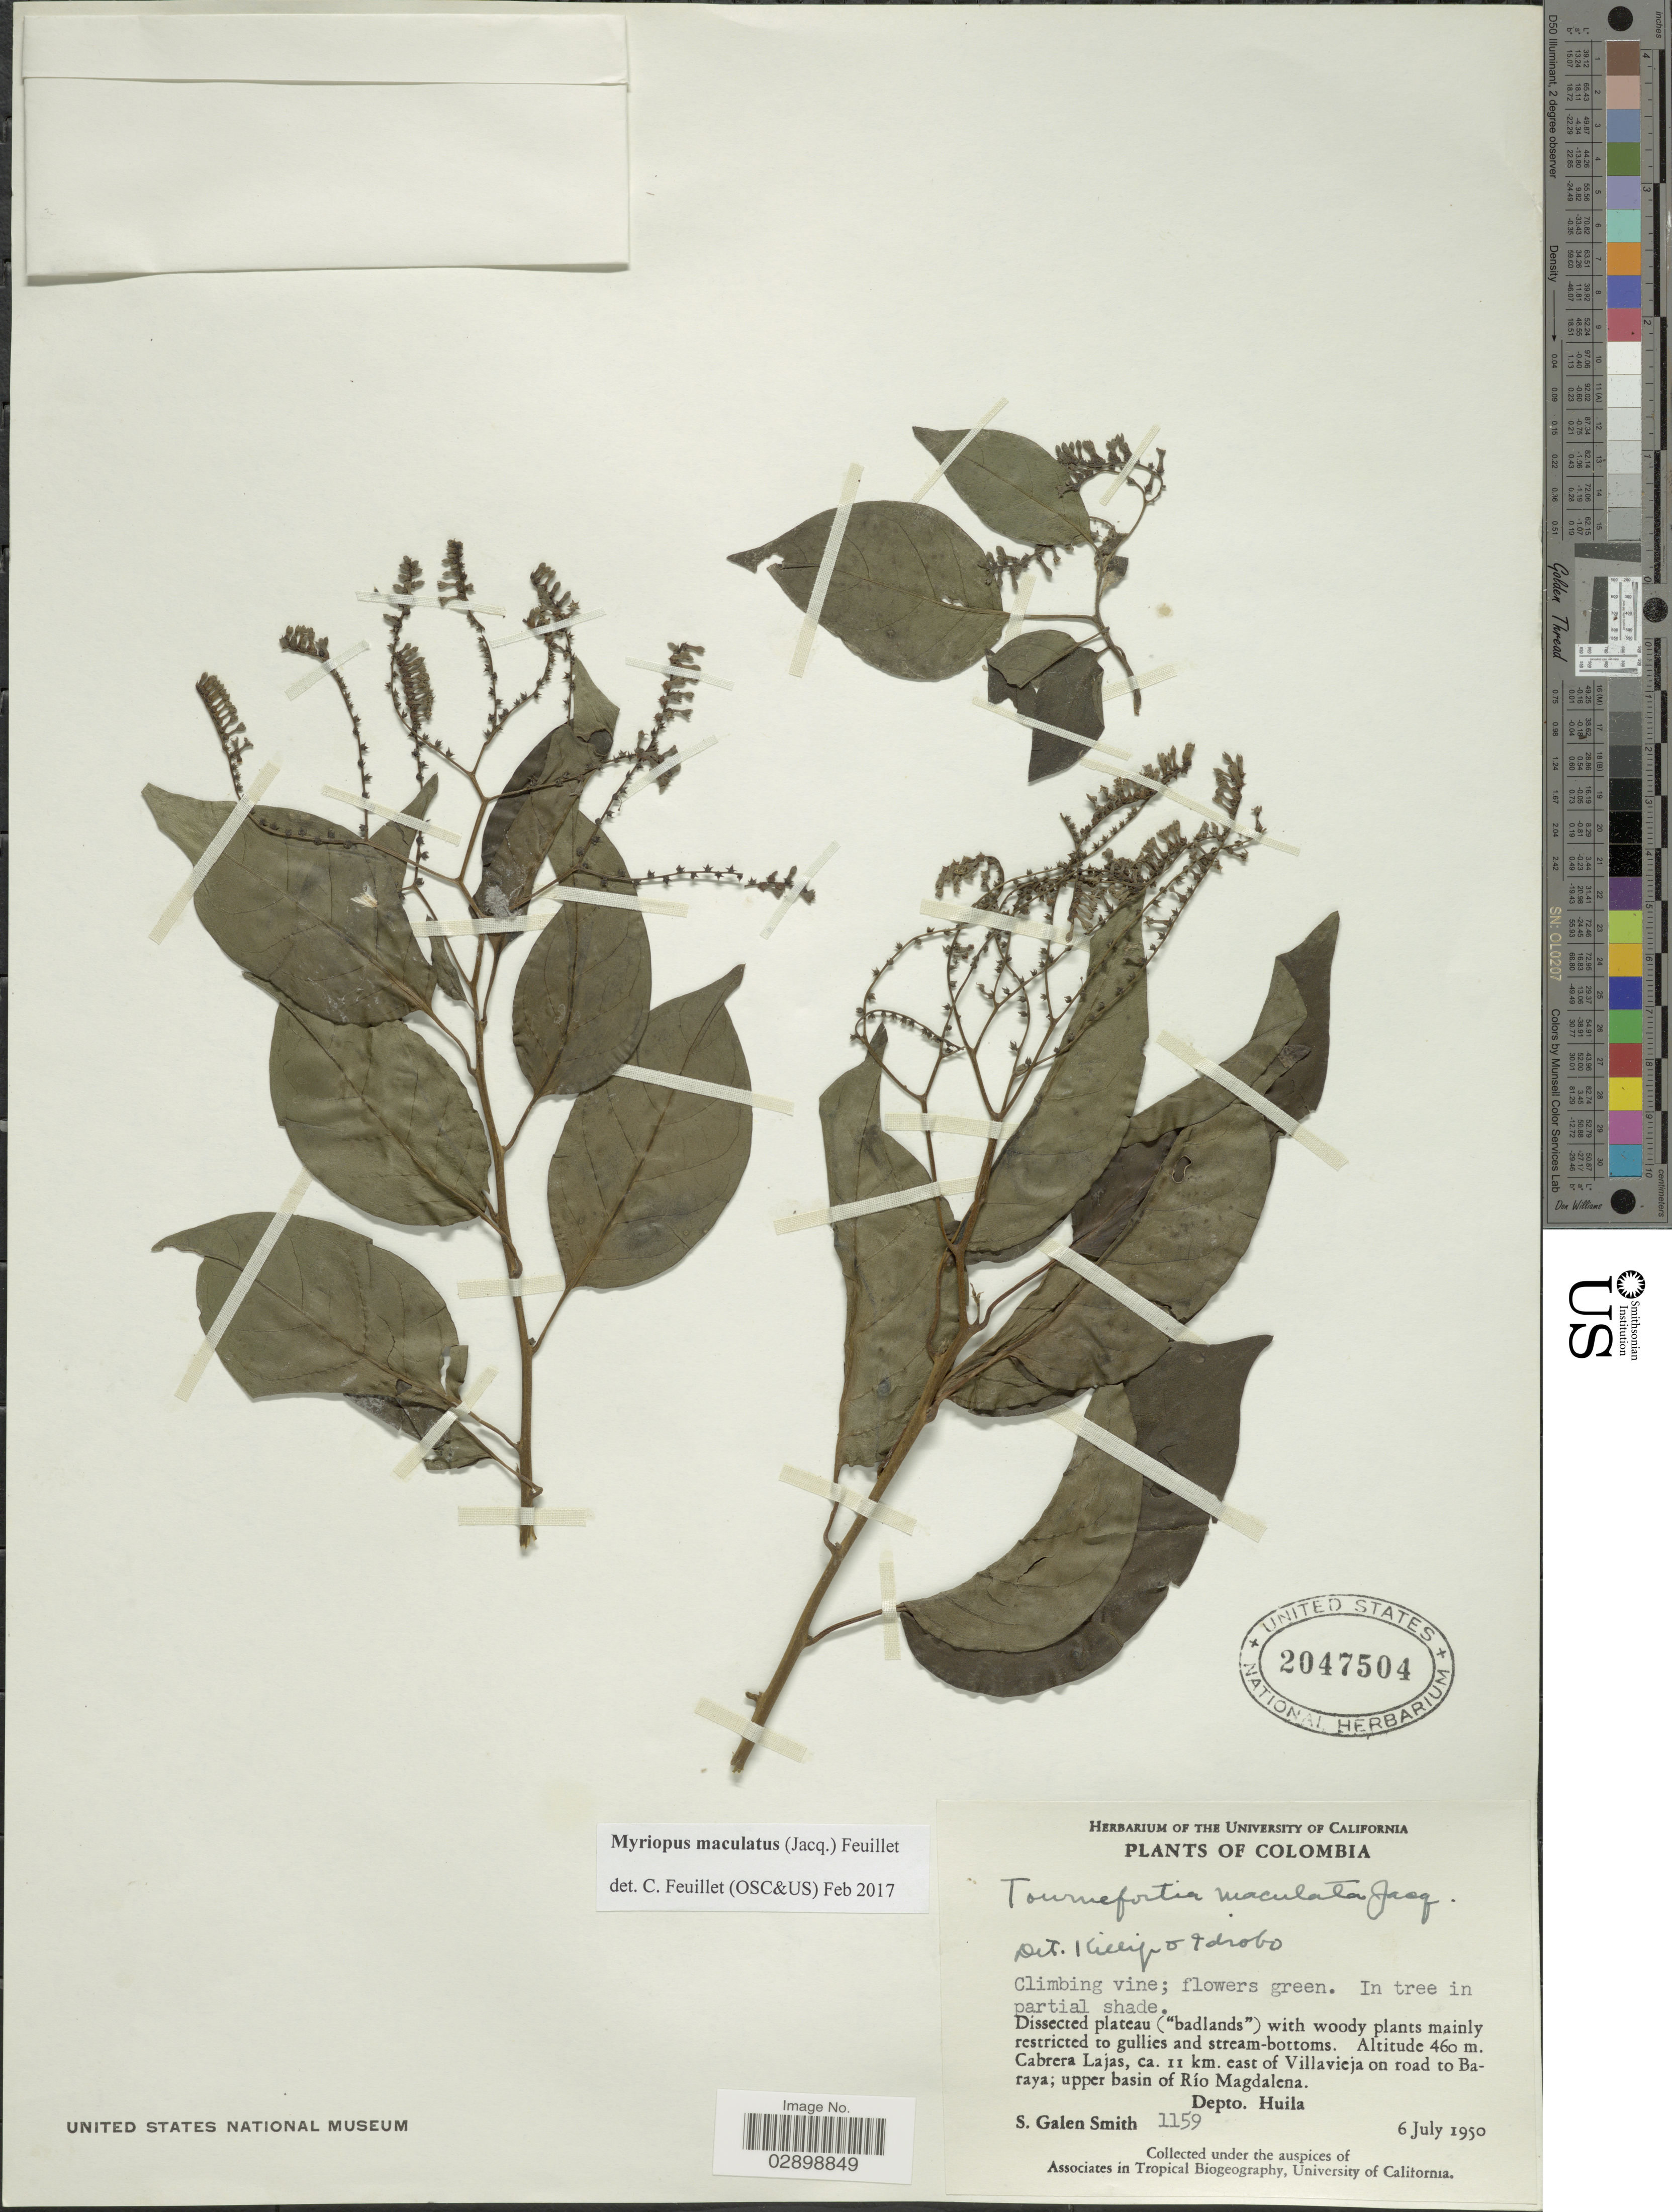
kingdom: Plantae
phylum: Tracheophyta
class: Magnoliopsida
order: Boraginales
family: Heliotropiaceae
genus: Myriopus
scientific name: Myriopus maculatus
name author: (Jacq.) Feuillet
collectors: S. G. Smith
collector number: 1159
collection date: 1950-07-06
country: Colombia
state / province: Huila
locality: Cabrera Lajas, caq. 11 km. east of Villavieja on road to Baraya; upper basin of Río Magdalena. Dept. Huila.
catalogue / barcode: US 2047504